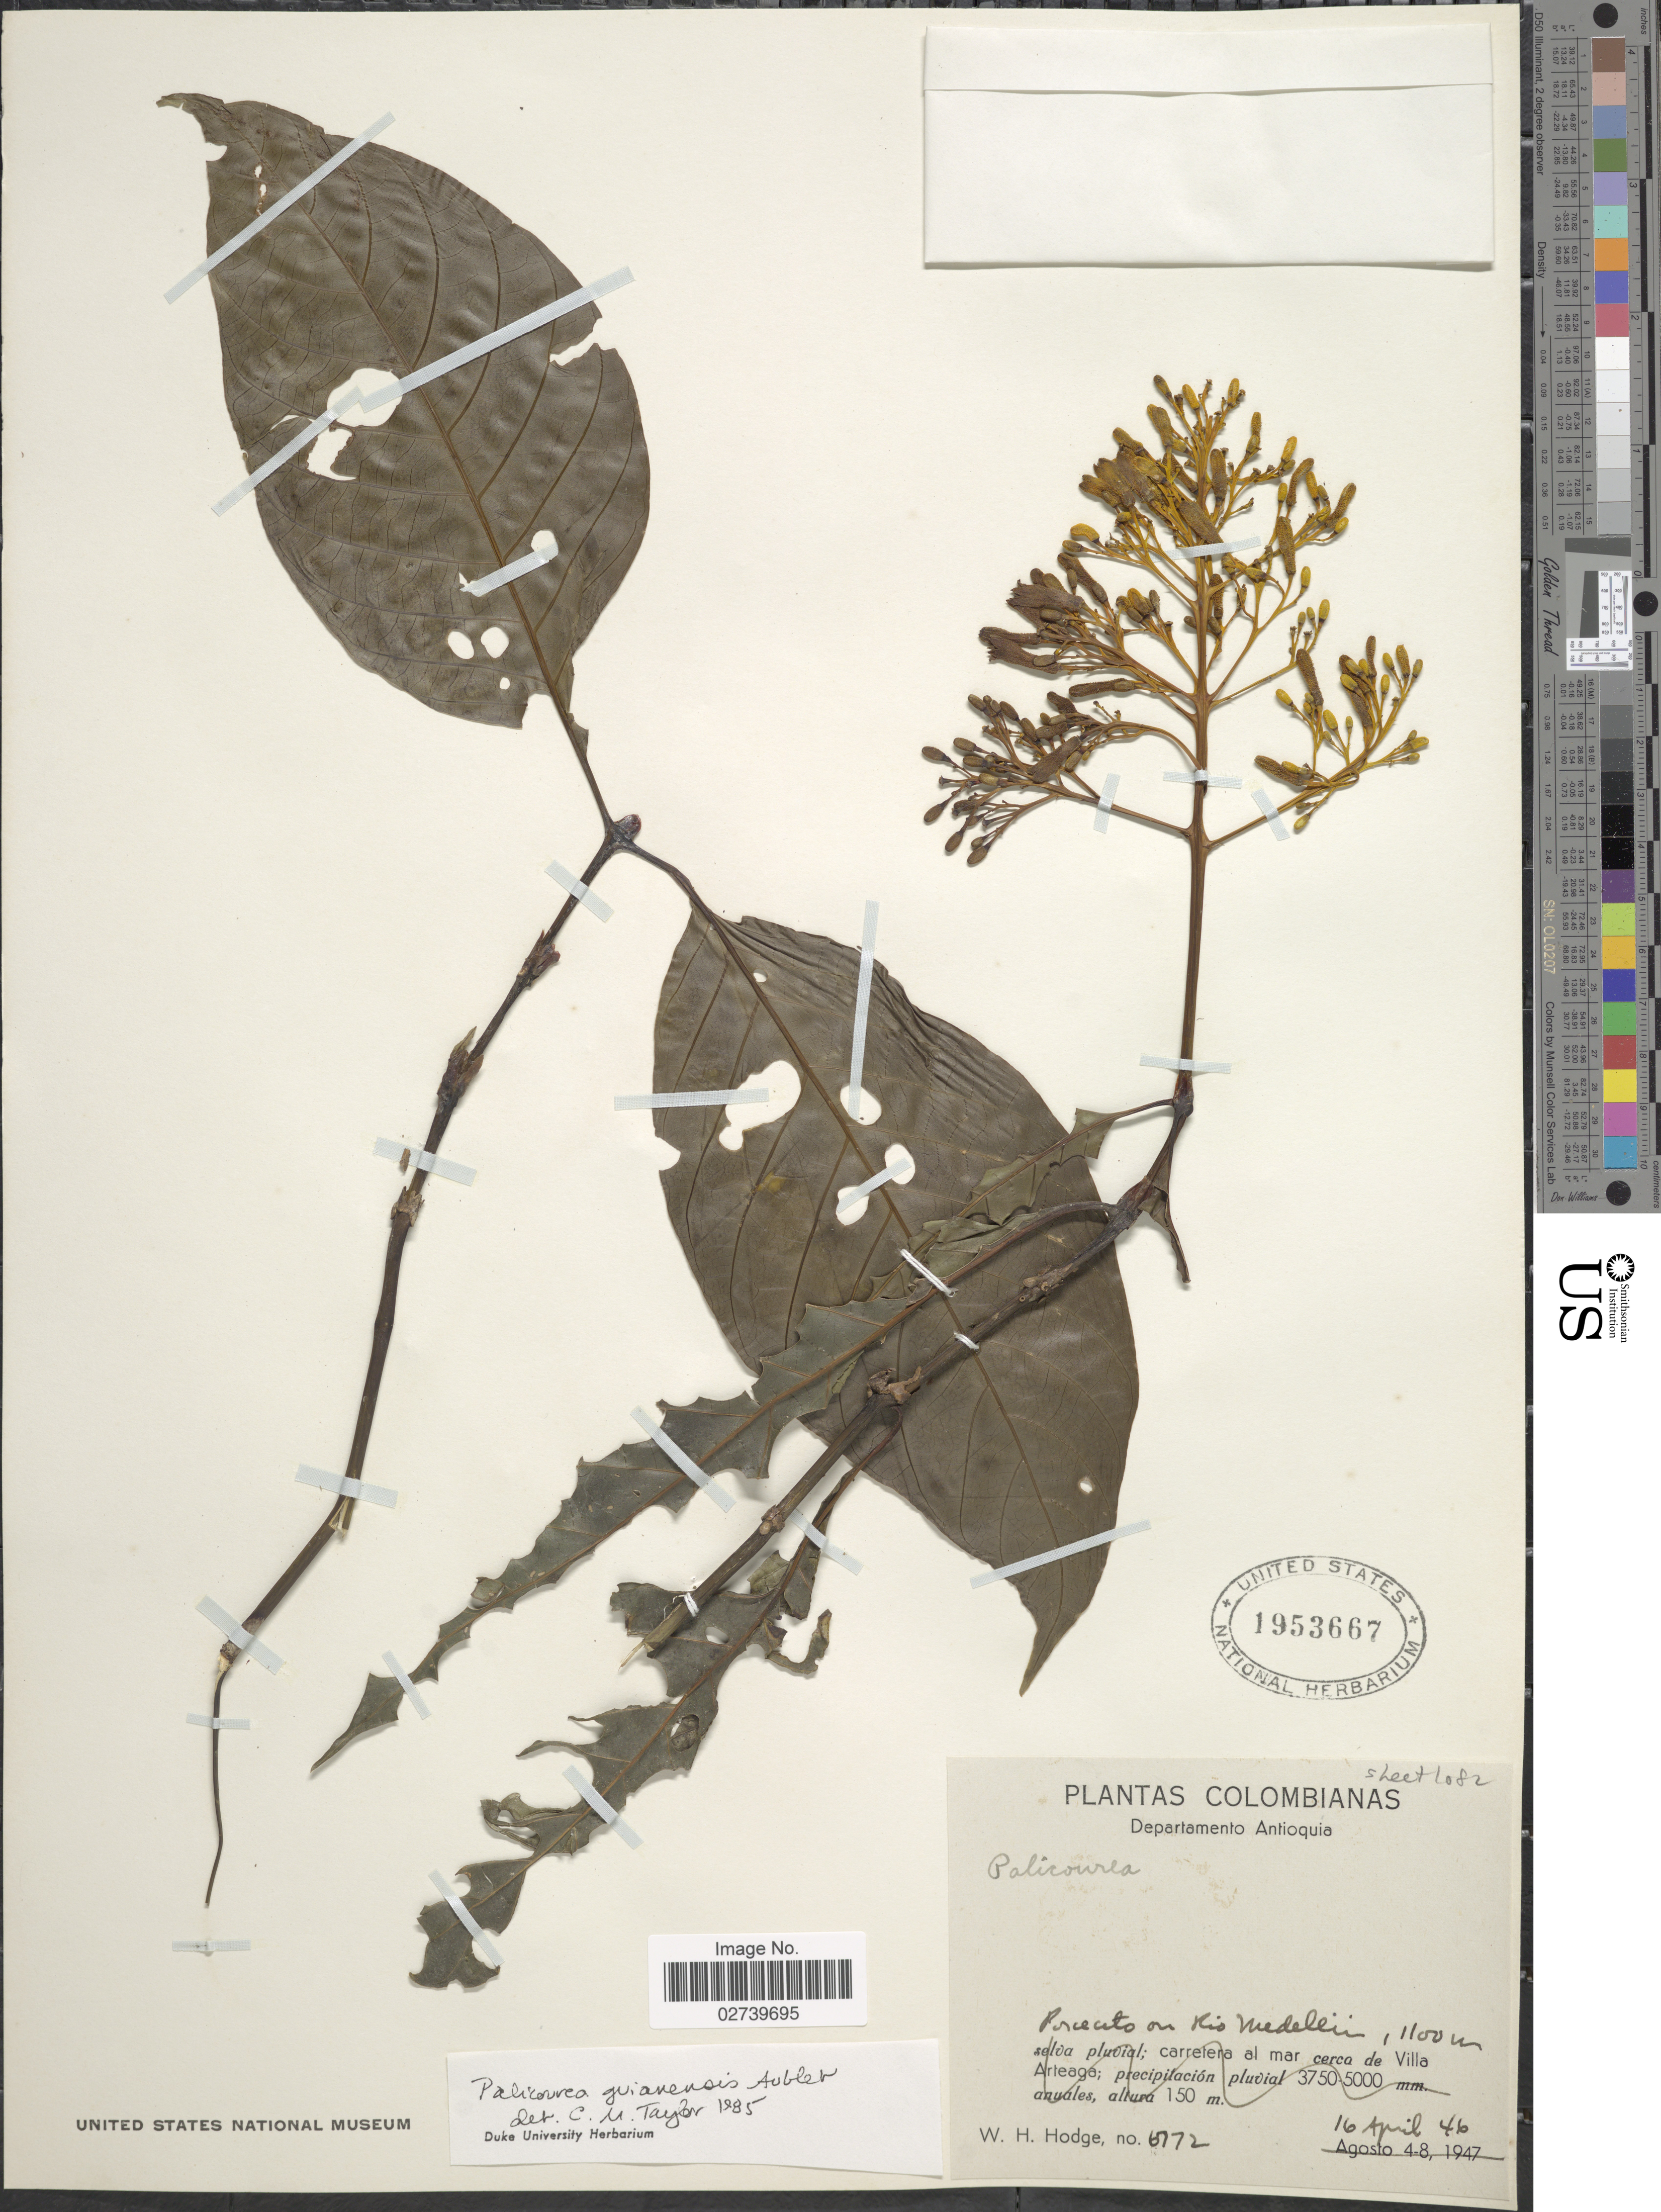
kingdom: Plantae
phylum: Tracheophyta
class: Magnoliopsida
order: Gentianales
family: Rubiaceae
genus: Palicourea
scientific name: Palicourea guianensis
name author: Aubl.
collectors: W. Hodge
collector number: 6772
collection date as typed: Transcribed d/m/y: 16/4/46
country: Colombia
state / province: Antioquia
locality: Porcesito on Rio Medellin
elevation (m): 1100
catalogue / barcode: US 1953667